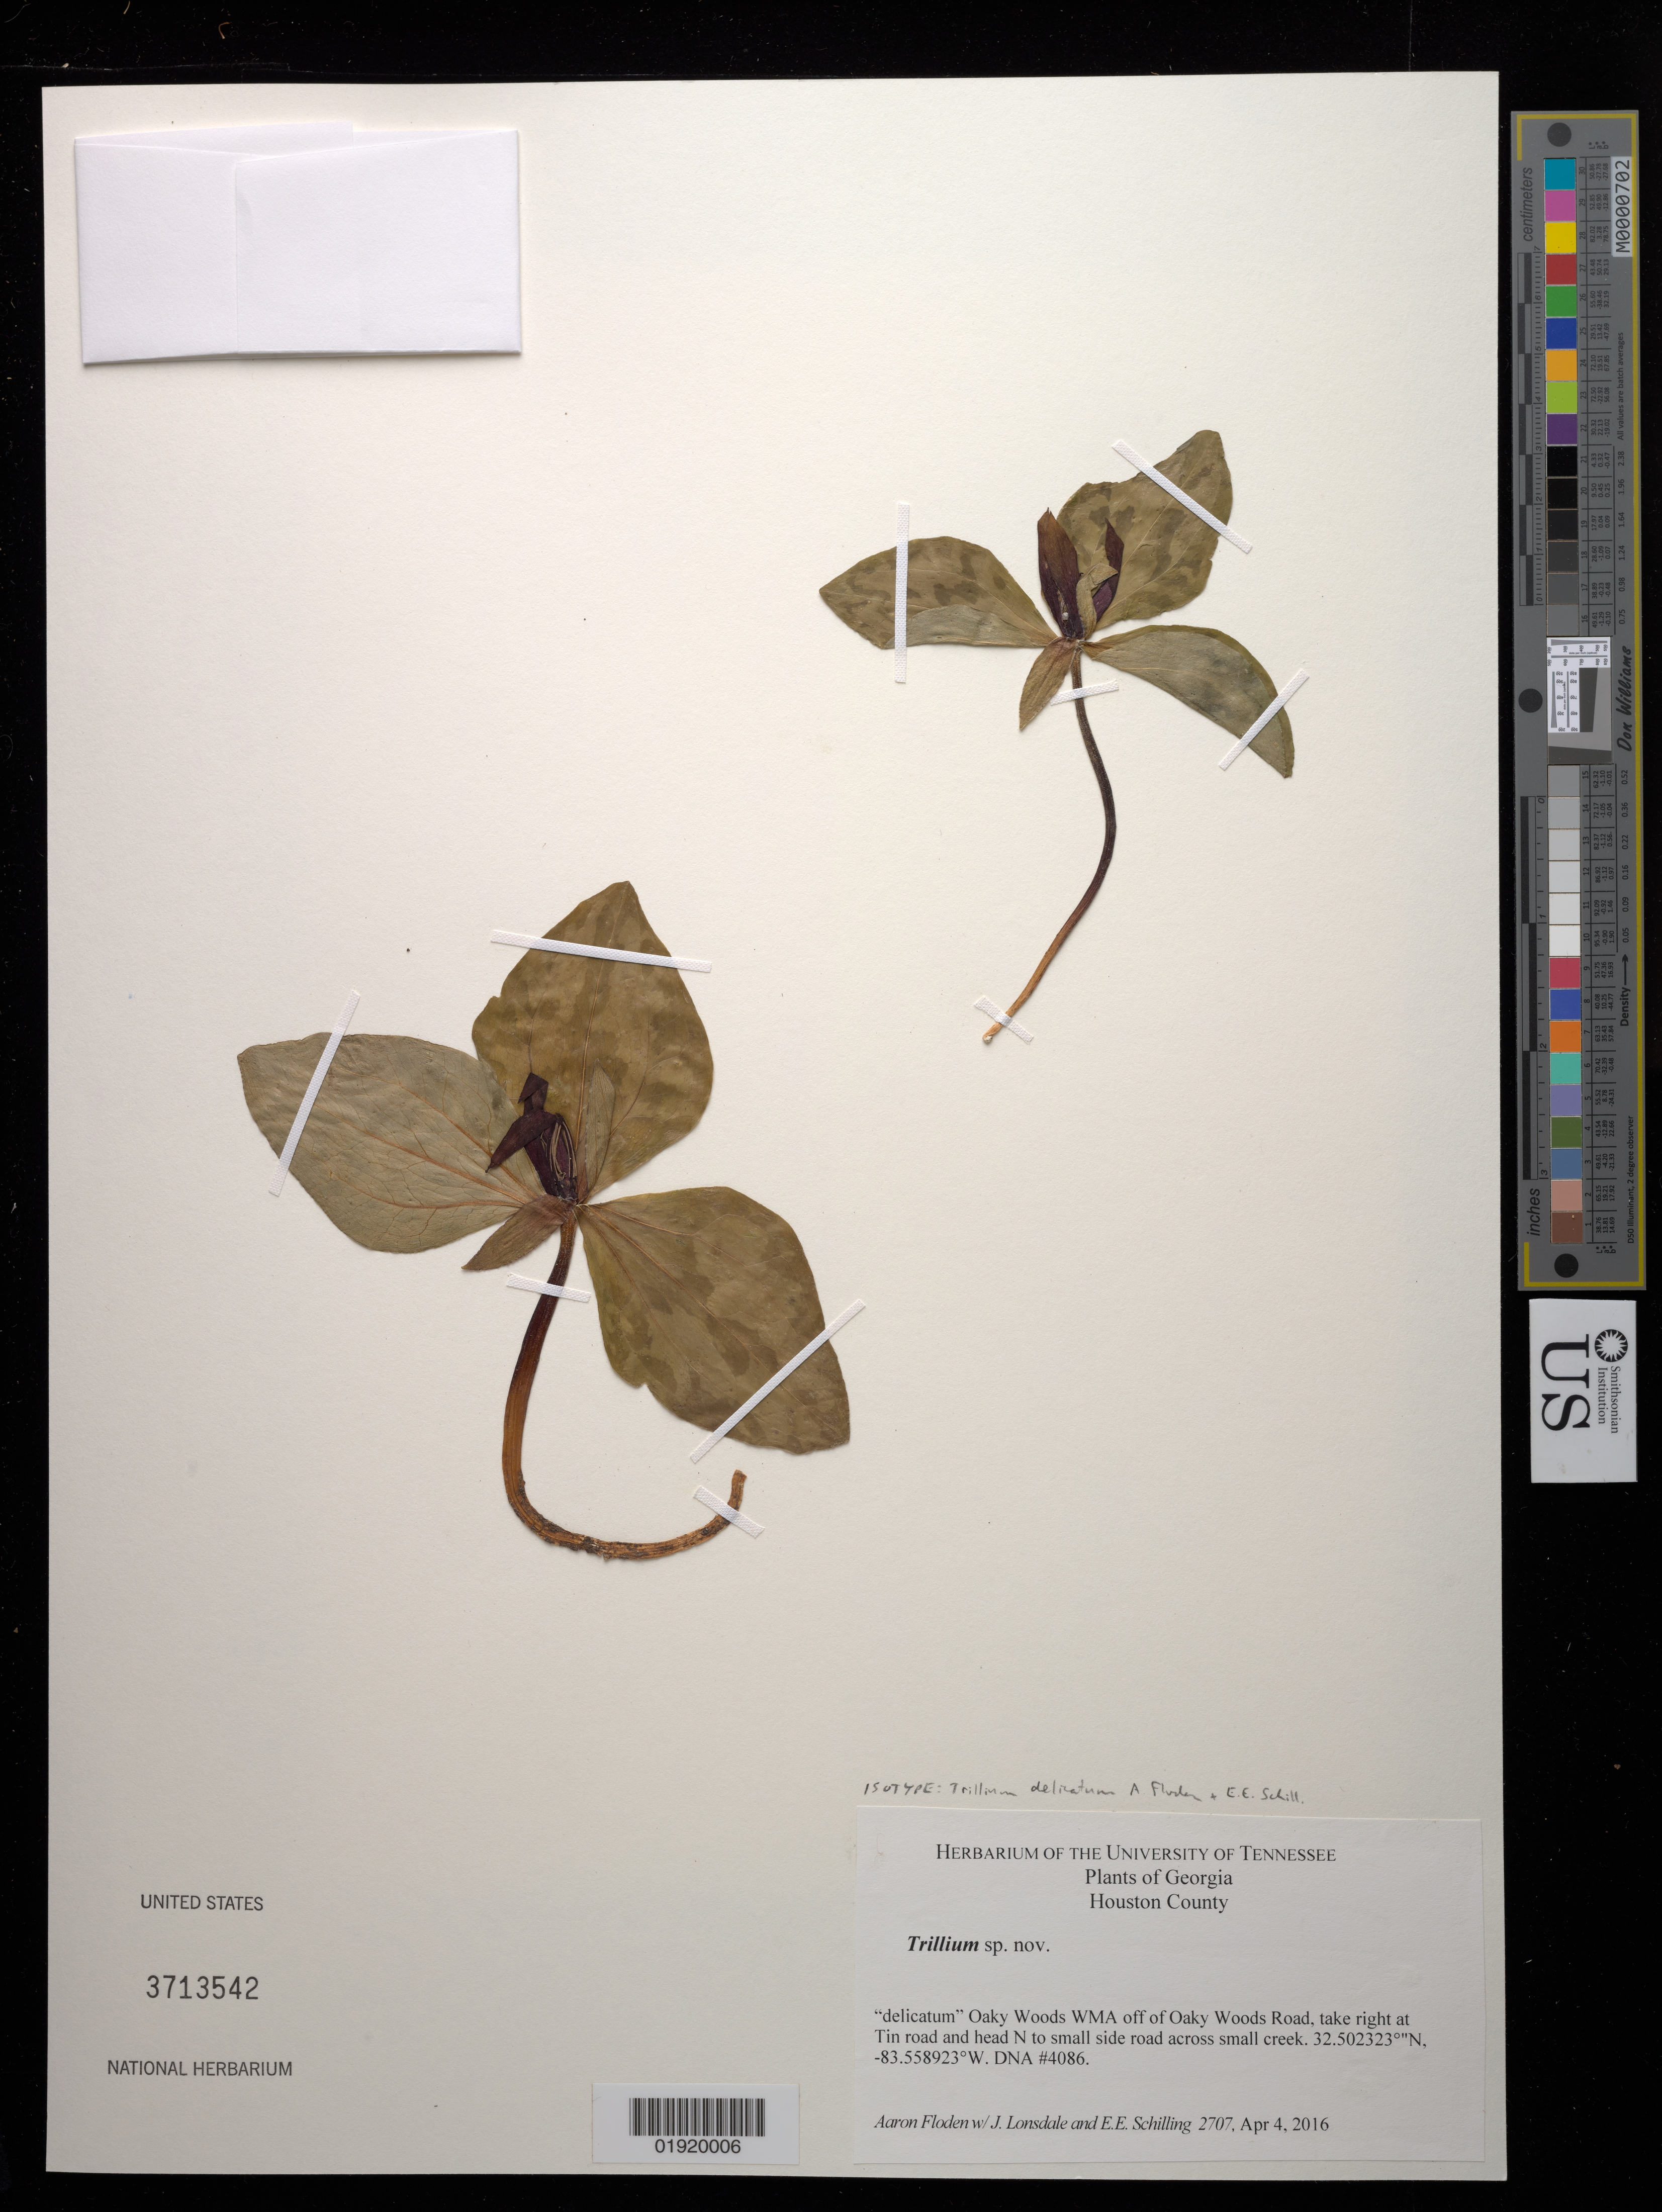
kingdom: Plantae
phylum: Tracheophyta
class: Liliopsida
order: Liliales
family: Melanthiaceae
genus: Trillium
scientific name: Trillium delicatum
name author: Floden & E.E. Schill.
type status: Isotype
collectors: A. Floden, J. Lonsdale & E. E. Schilling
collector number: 2707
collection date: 2016-04-04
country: United States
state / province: Georgia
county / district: Houston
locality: Houston County. Oaky Woods WMA off of Oaky Woods Road, take right at Tin road and head N to small side road across small creek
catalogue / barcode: US 3713542